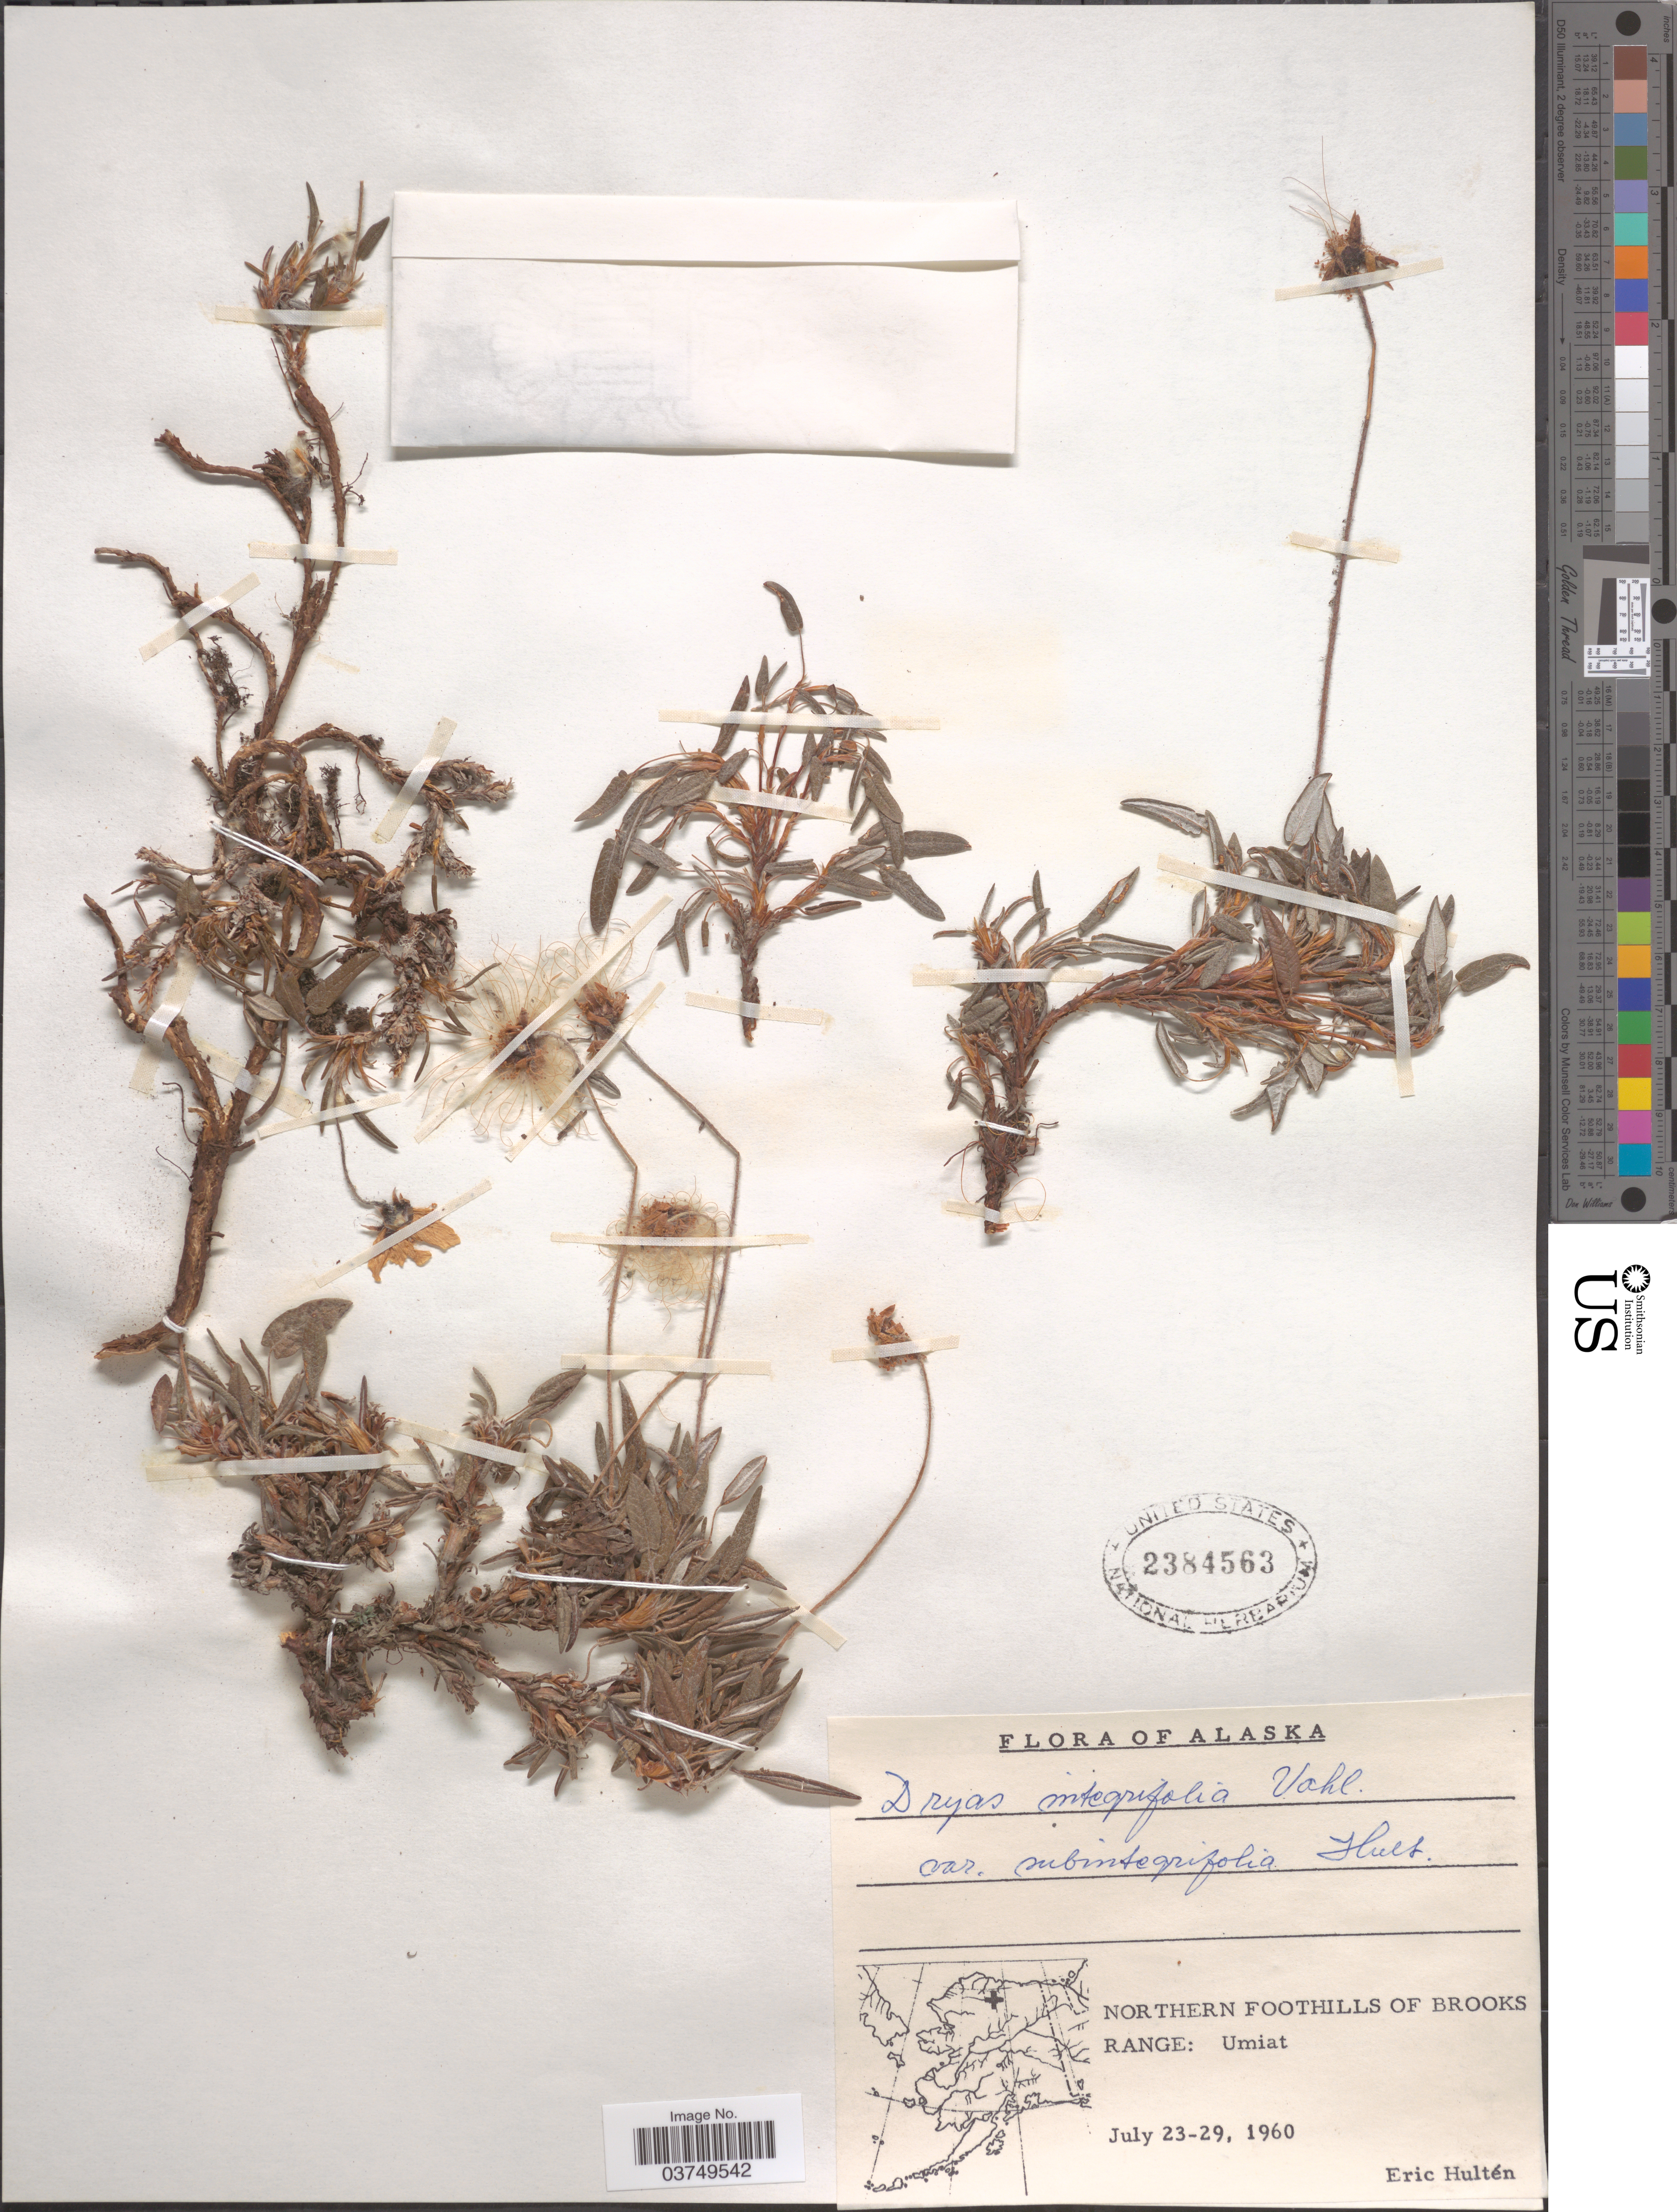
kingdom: Plantae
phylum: Tracheophyta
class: Magnoliopsida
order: Rosales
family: Rosaceae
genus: Dryas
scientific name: Dryas integrifolia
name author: Vahl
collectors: E. G. Hultén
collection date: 1960-07-23/1960-07-29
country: United States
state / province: Alaska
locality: Northern Foothills of Brooks Range: Umiat.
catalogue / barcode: US 238456